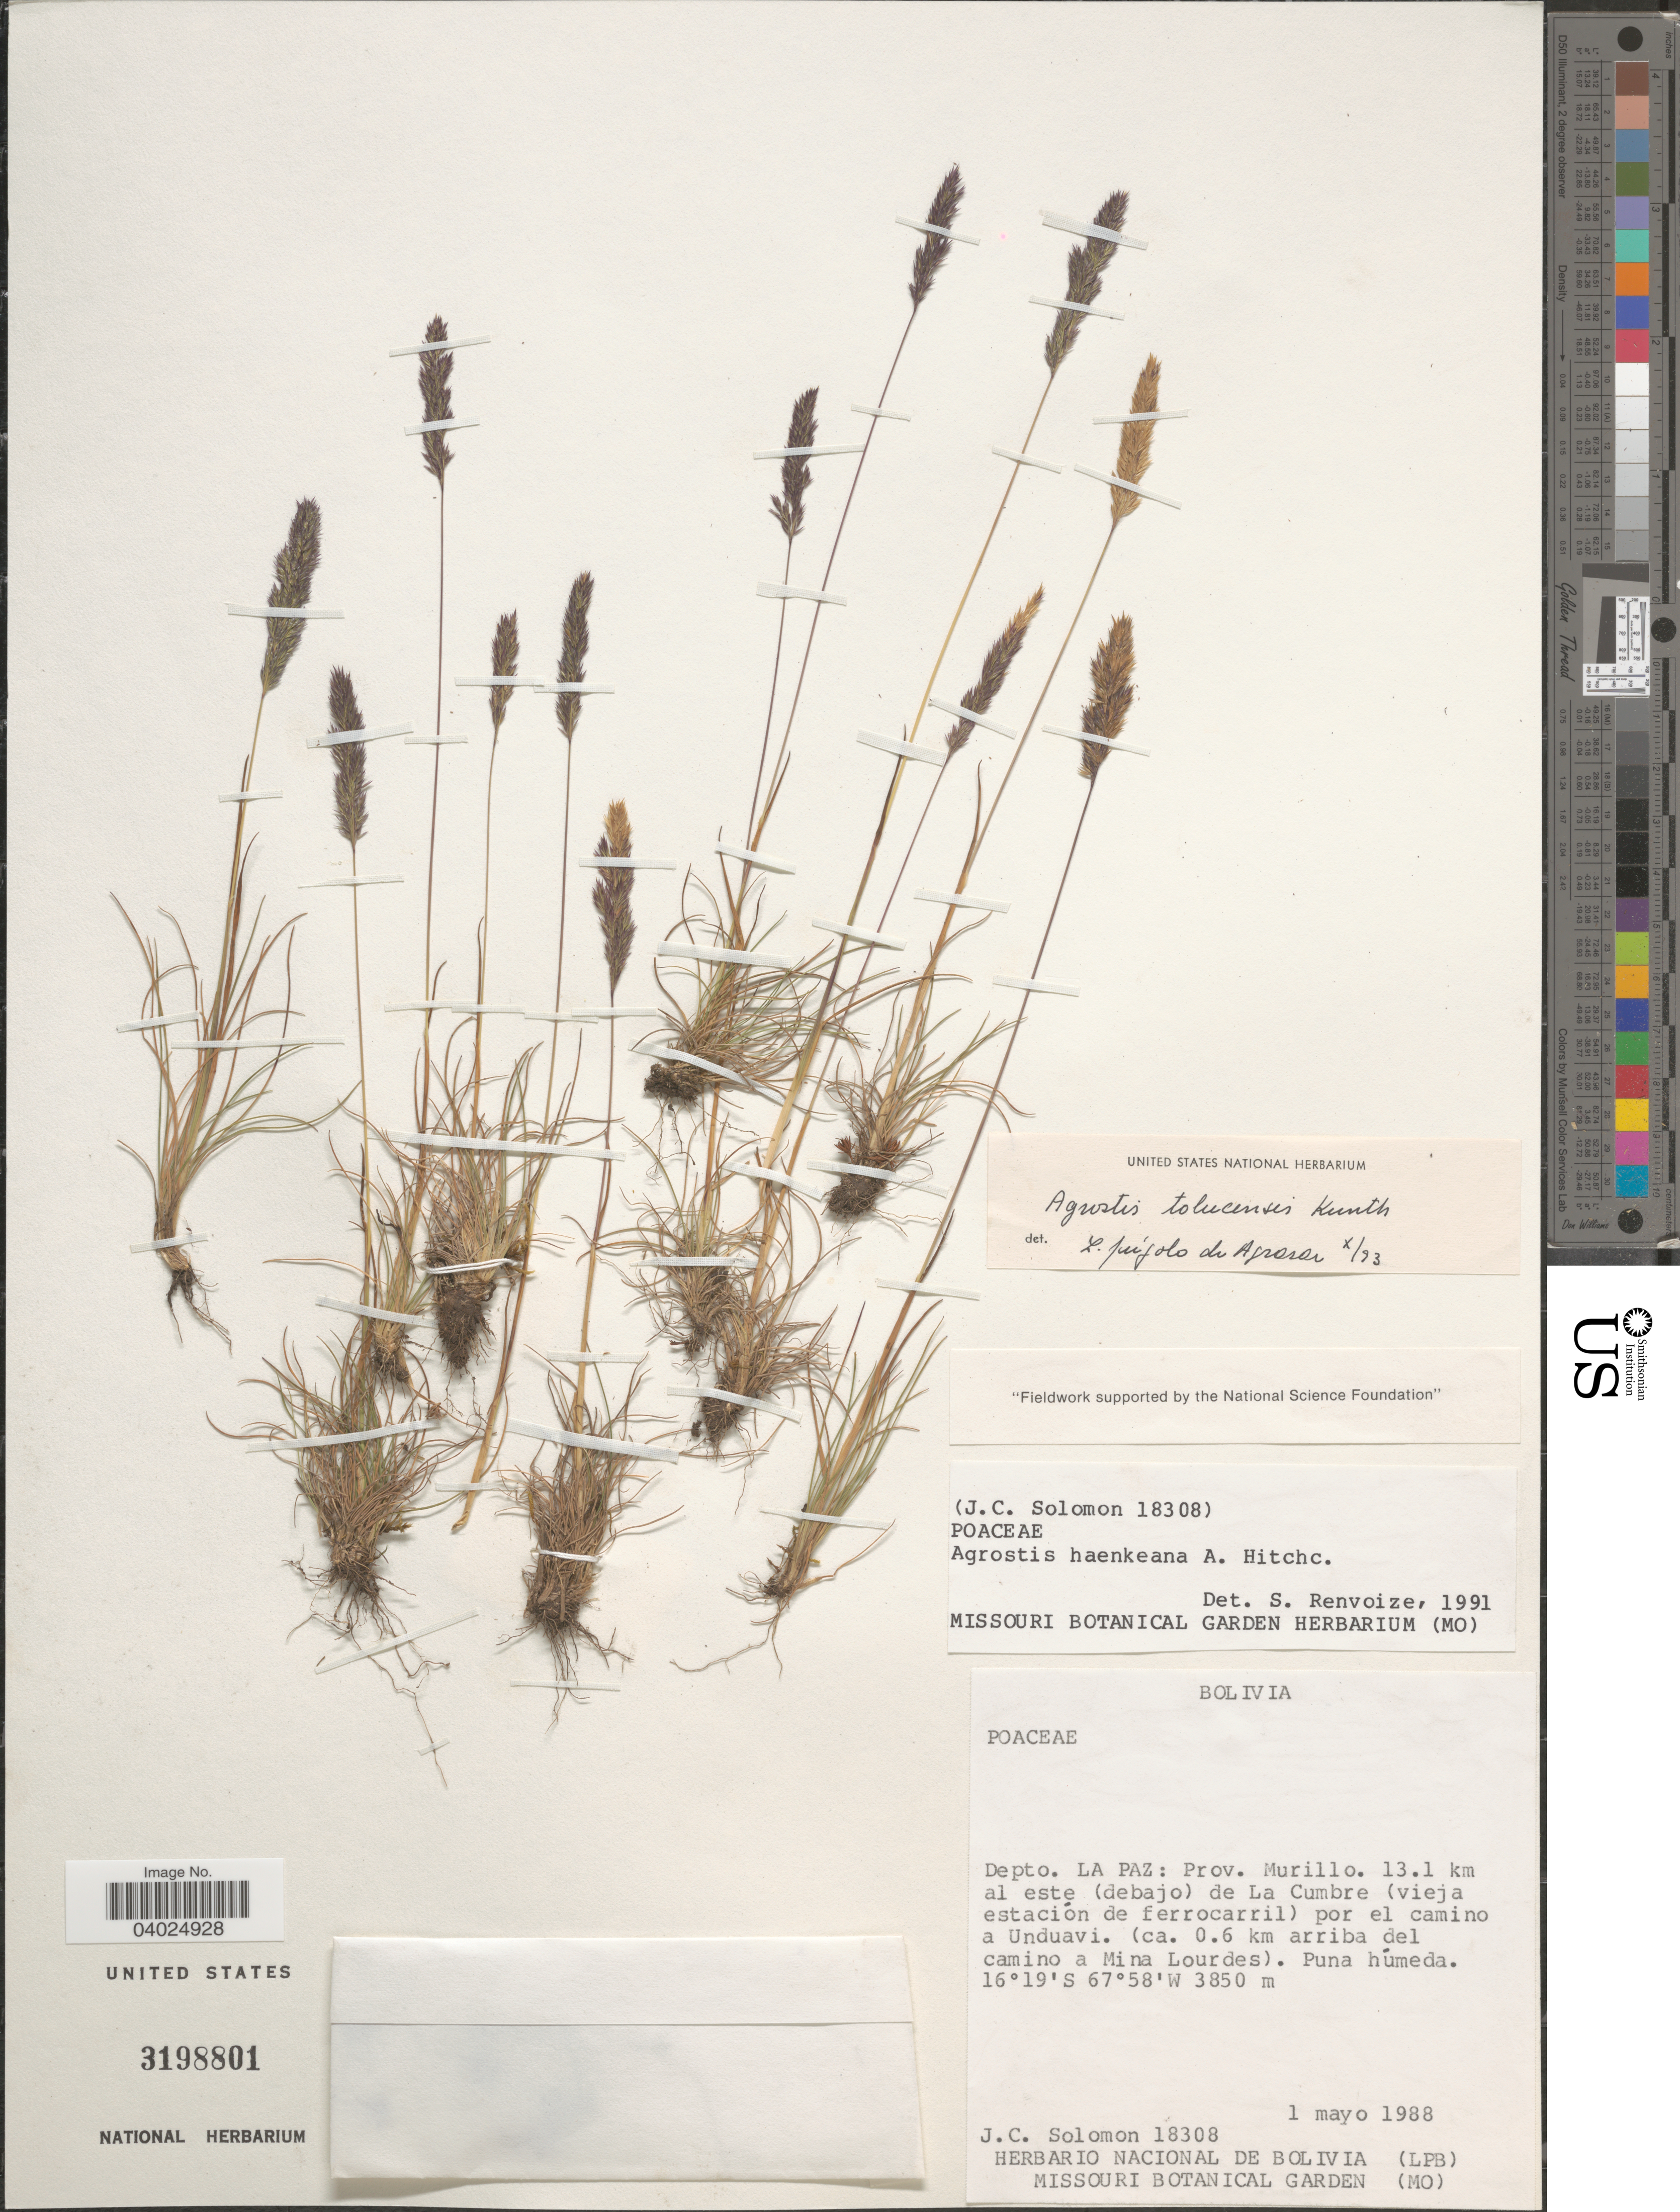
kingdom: Plantae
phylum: Tracheophyta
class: Liliopsida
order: Poales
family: Poaceae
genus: Agrostis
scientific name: Agrostis tolucensis Kunth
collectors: J. C. Solomon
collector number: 18308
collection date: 1988-05-01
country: Bolivia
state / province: La Paz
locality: Depto. La Paz: Prov. Murillo. 13.1 km al este (debajo) de La Cumbre (vieja estación de ferrocarril) por el camino a Unduavi. (ca. 0.6 km arriba del camino a Mina Lourdes).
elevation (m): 3850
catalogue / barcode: US 3198801